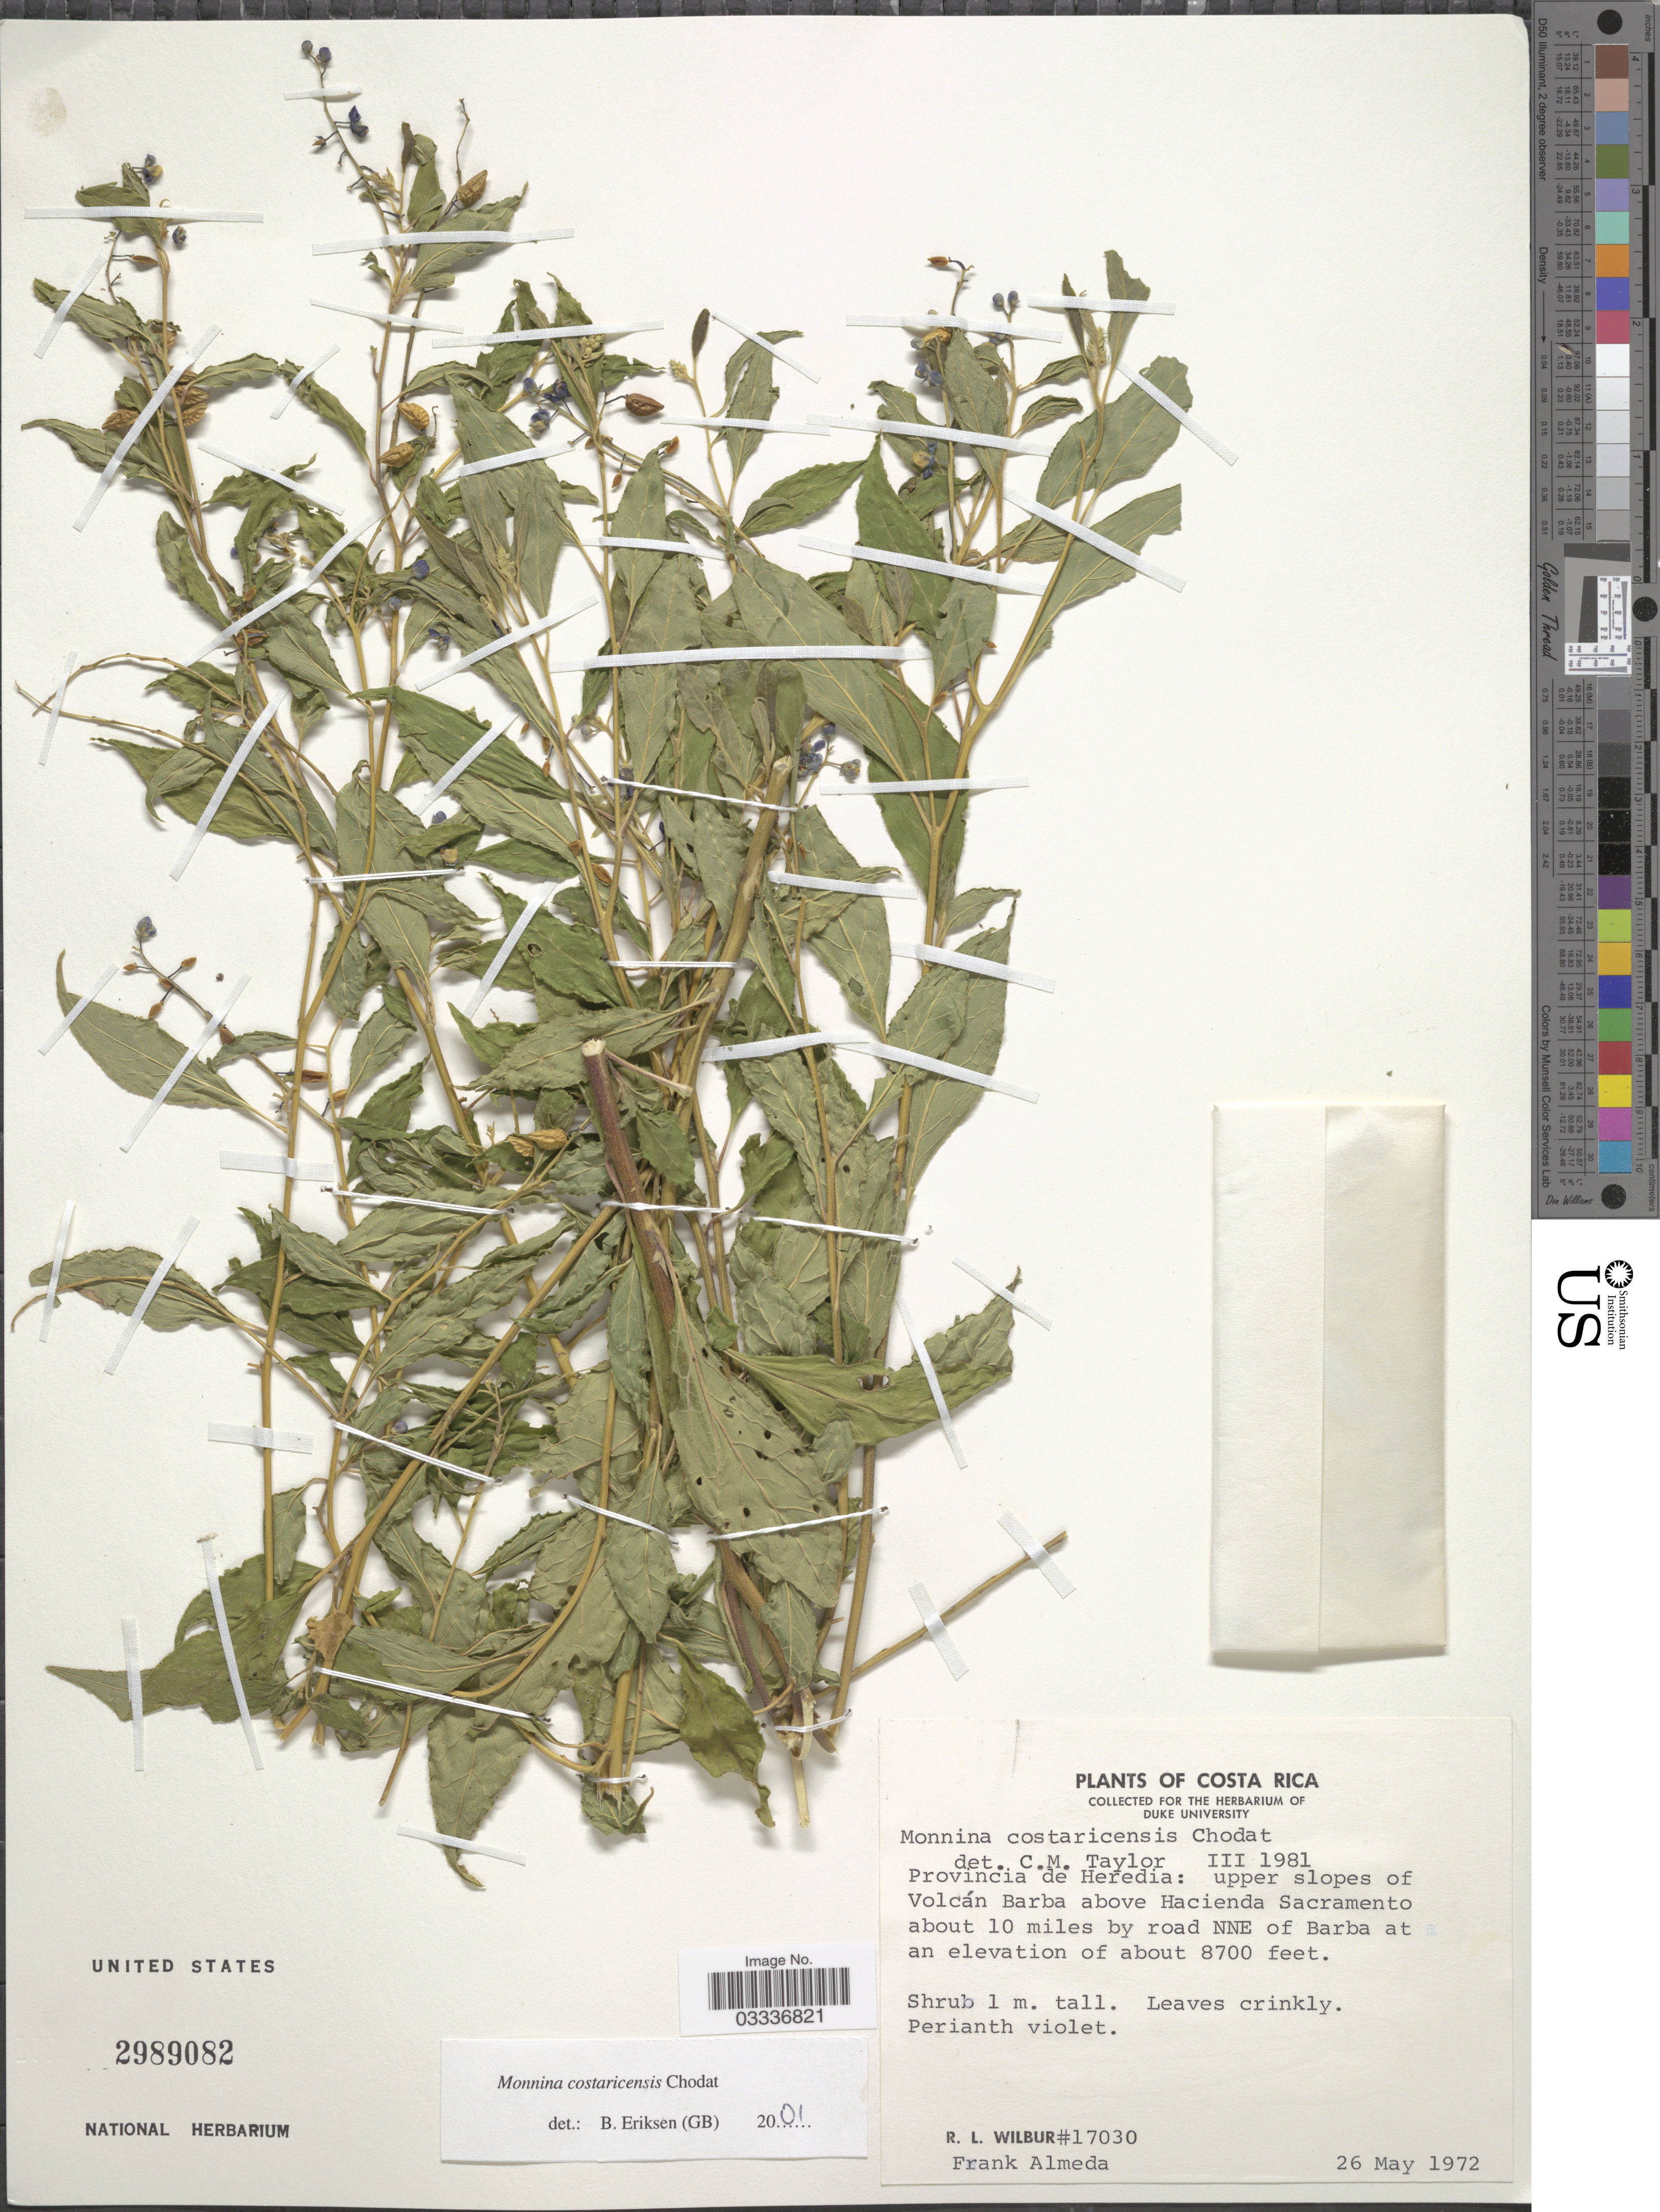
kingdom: Plantae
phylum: Tracheophyta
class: Magnoliopsida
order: Fabales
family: Polygalaceae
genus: Monnina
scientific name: Monnina costaricensis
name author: Chodat ex Durand & Pittier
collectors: R. L. Wilbur & F. Almeda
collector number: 17030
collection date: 1972-05-26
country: Costa Rica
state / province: Heredia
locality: Upper slopes of Volcán Barba above Hacienda Sacramento about 10 miles by road NNE of Barba.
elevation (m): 2652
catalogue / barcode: US 2989082